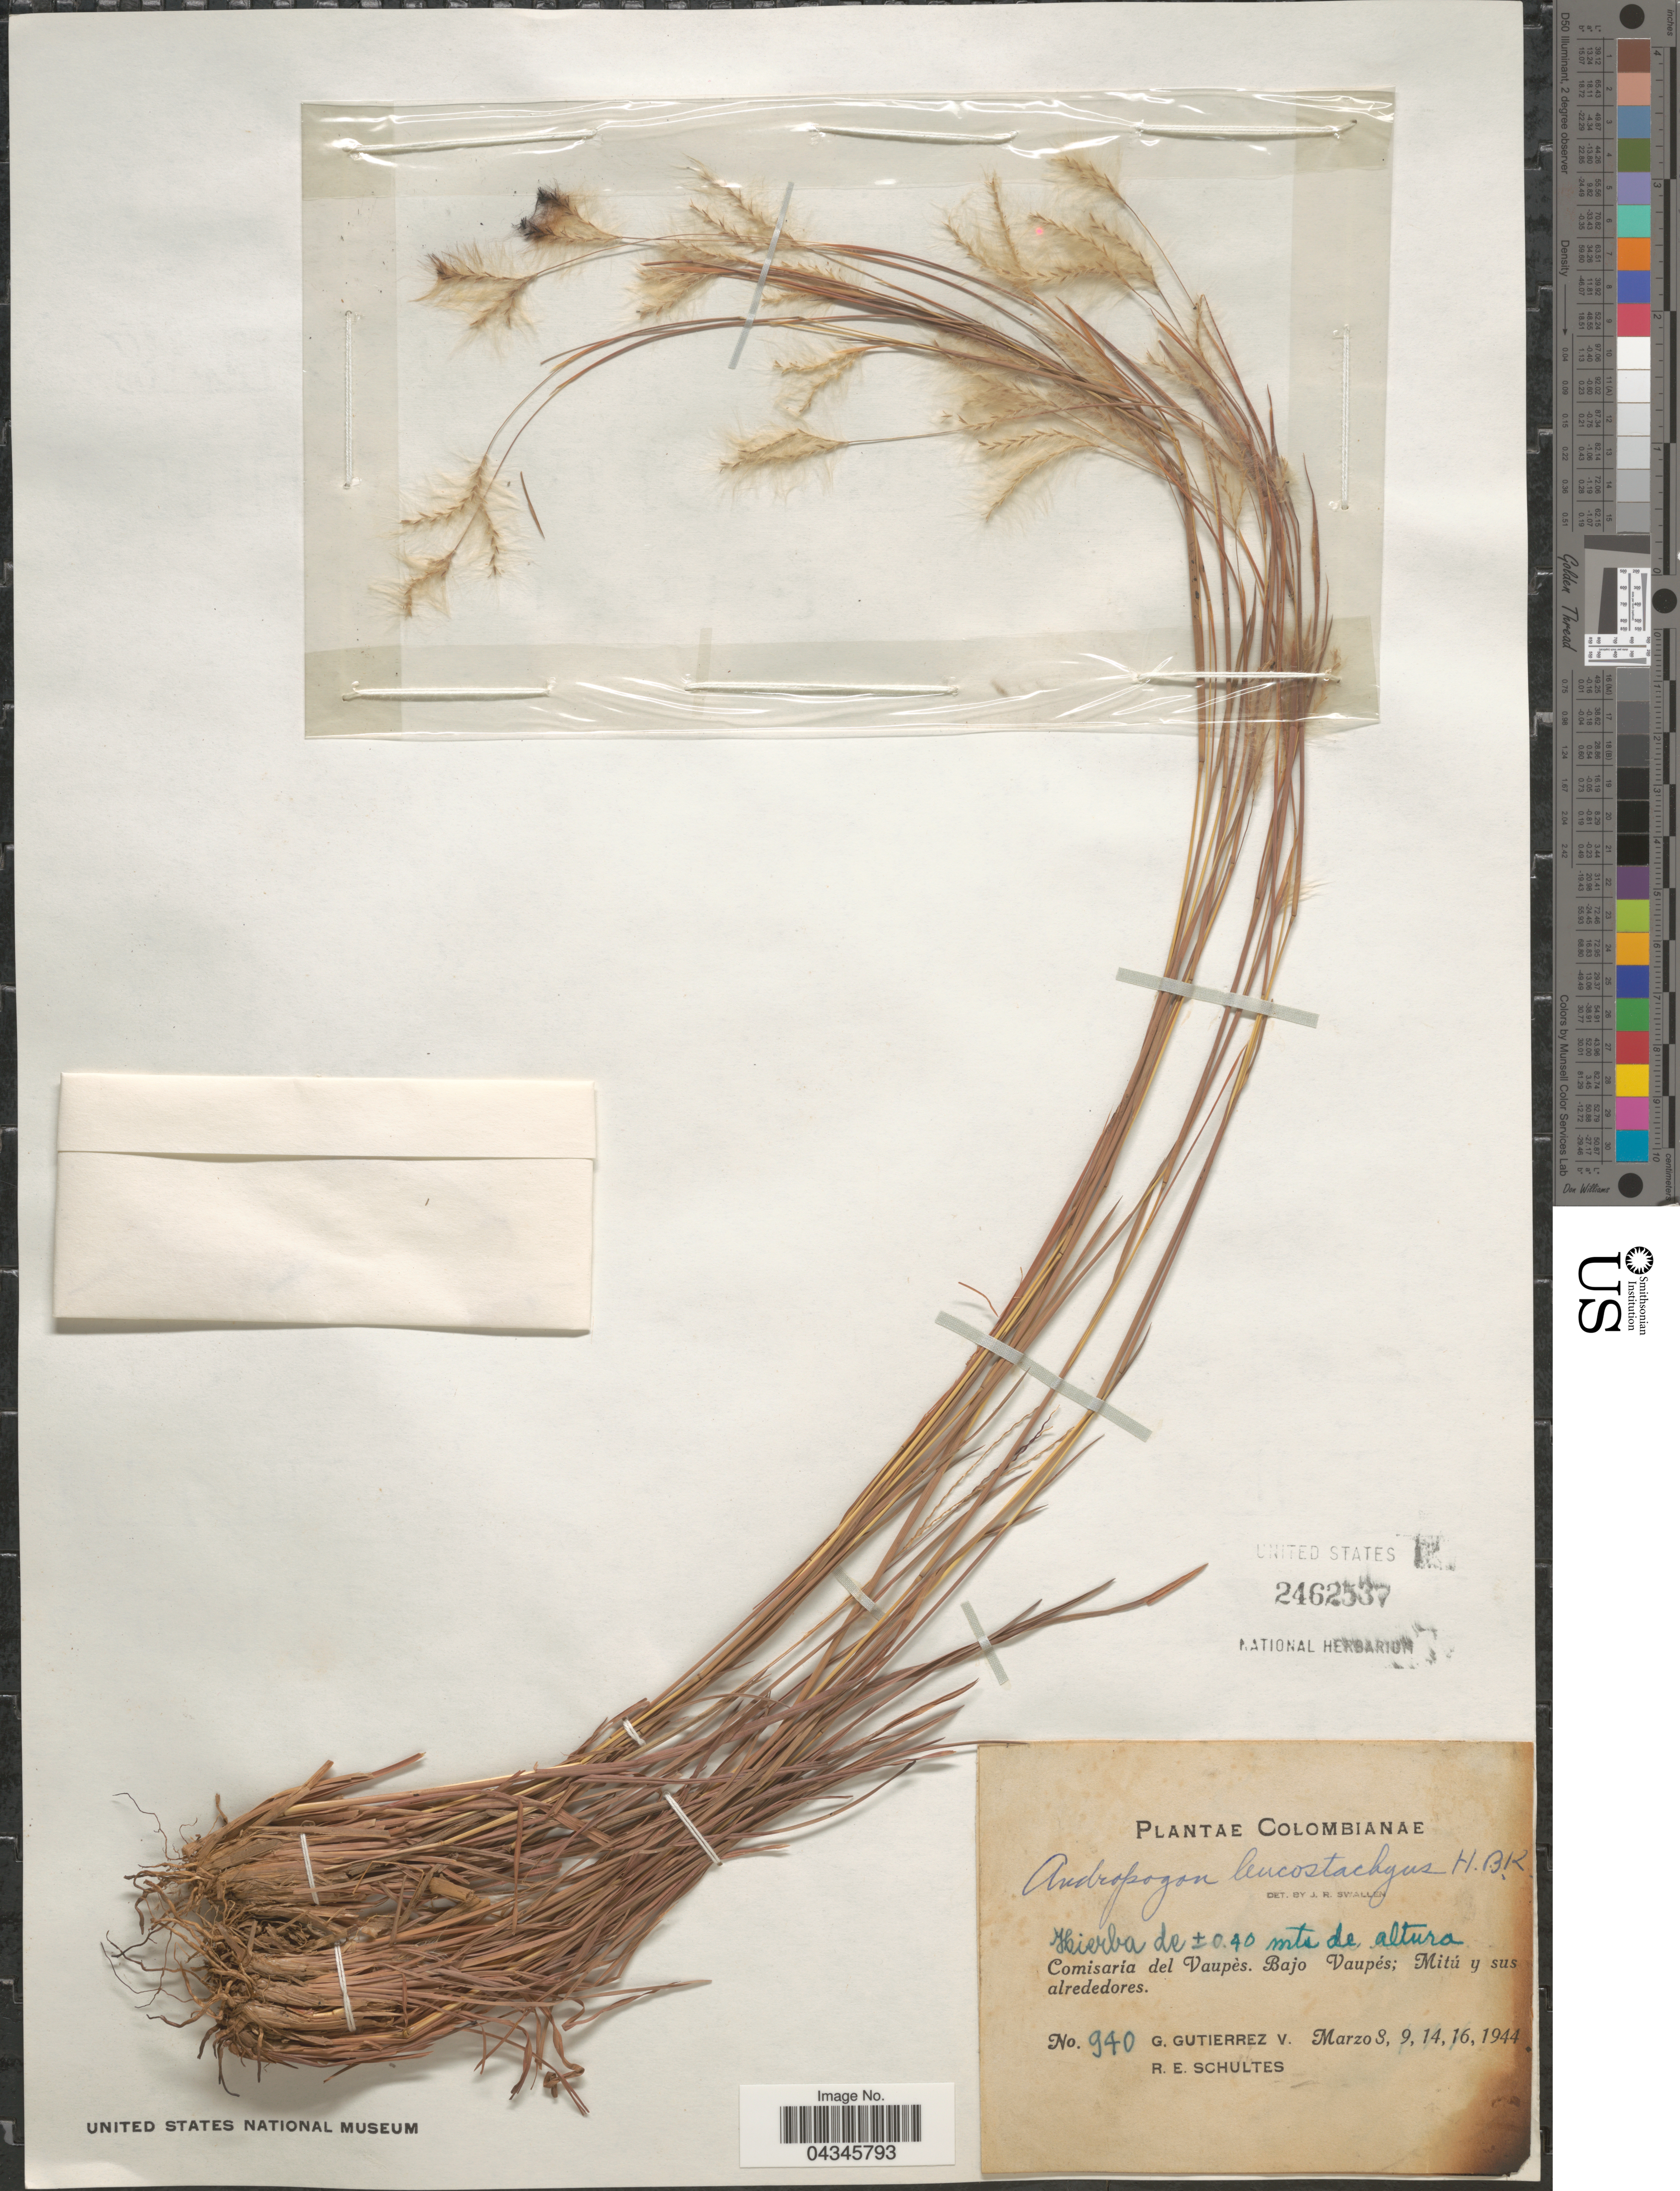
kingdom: Plantae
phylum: Tracheophyta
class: Liliopsida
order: Poales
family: Poaceae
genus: Andropogon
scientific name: Andropogon leucostachyus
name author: Kunth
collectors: G. Gutiérrez V. & R. E. Schultes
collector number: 940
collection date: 1944-03-03/1944-03-16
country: Colombia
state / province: Vaupés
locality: Comisaria del Vaupès. Bajo Vaupés: Mitú y sus alrededores.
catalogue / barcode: US 2462537